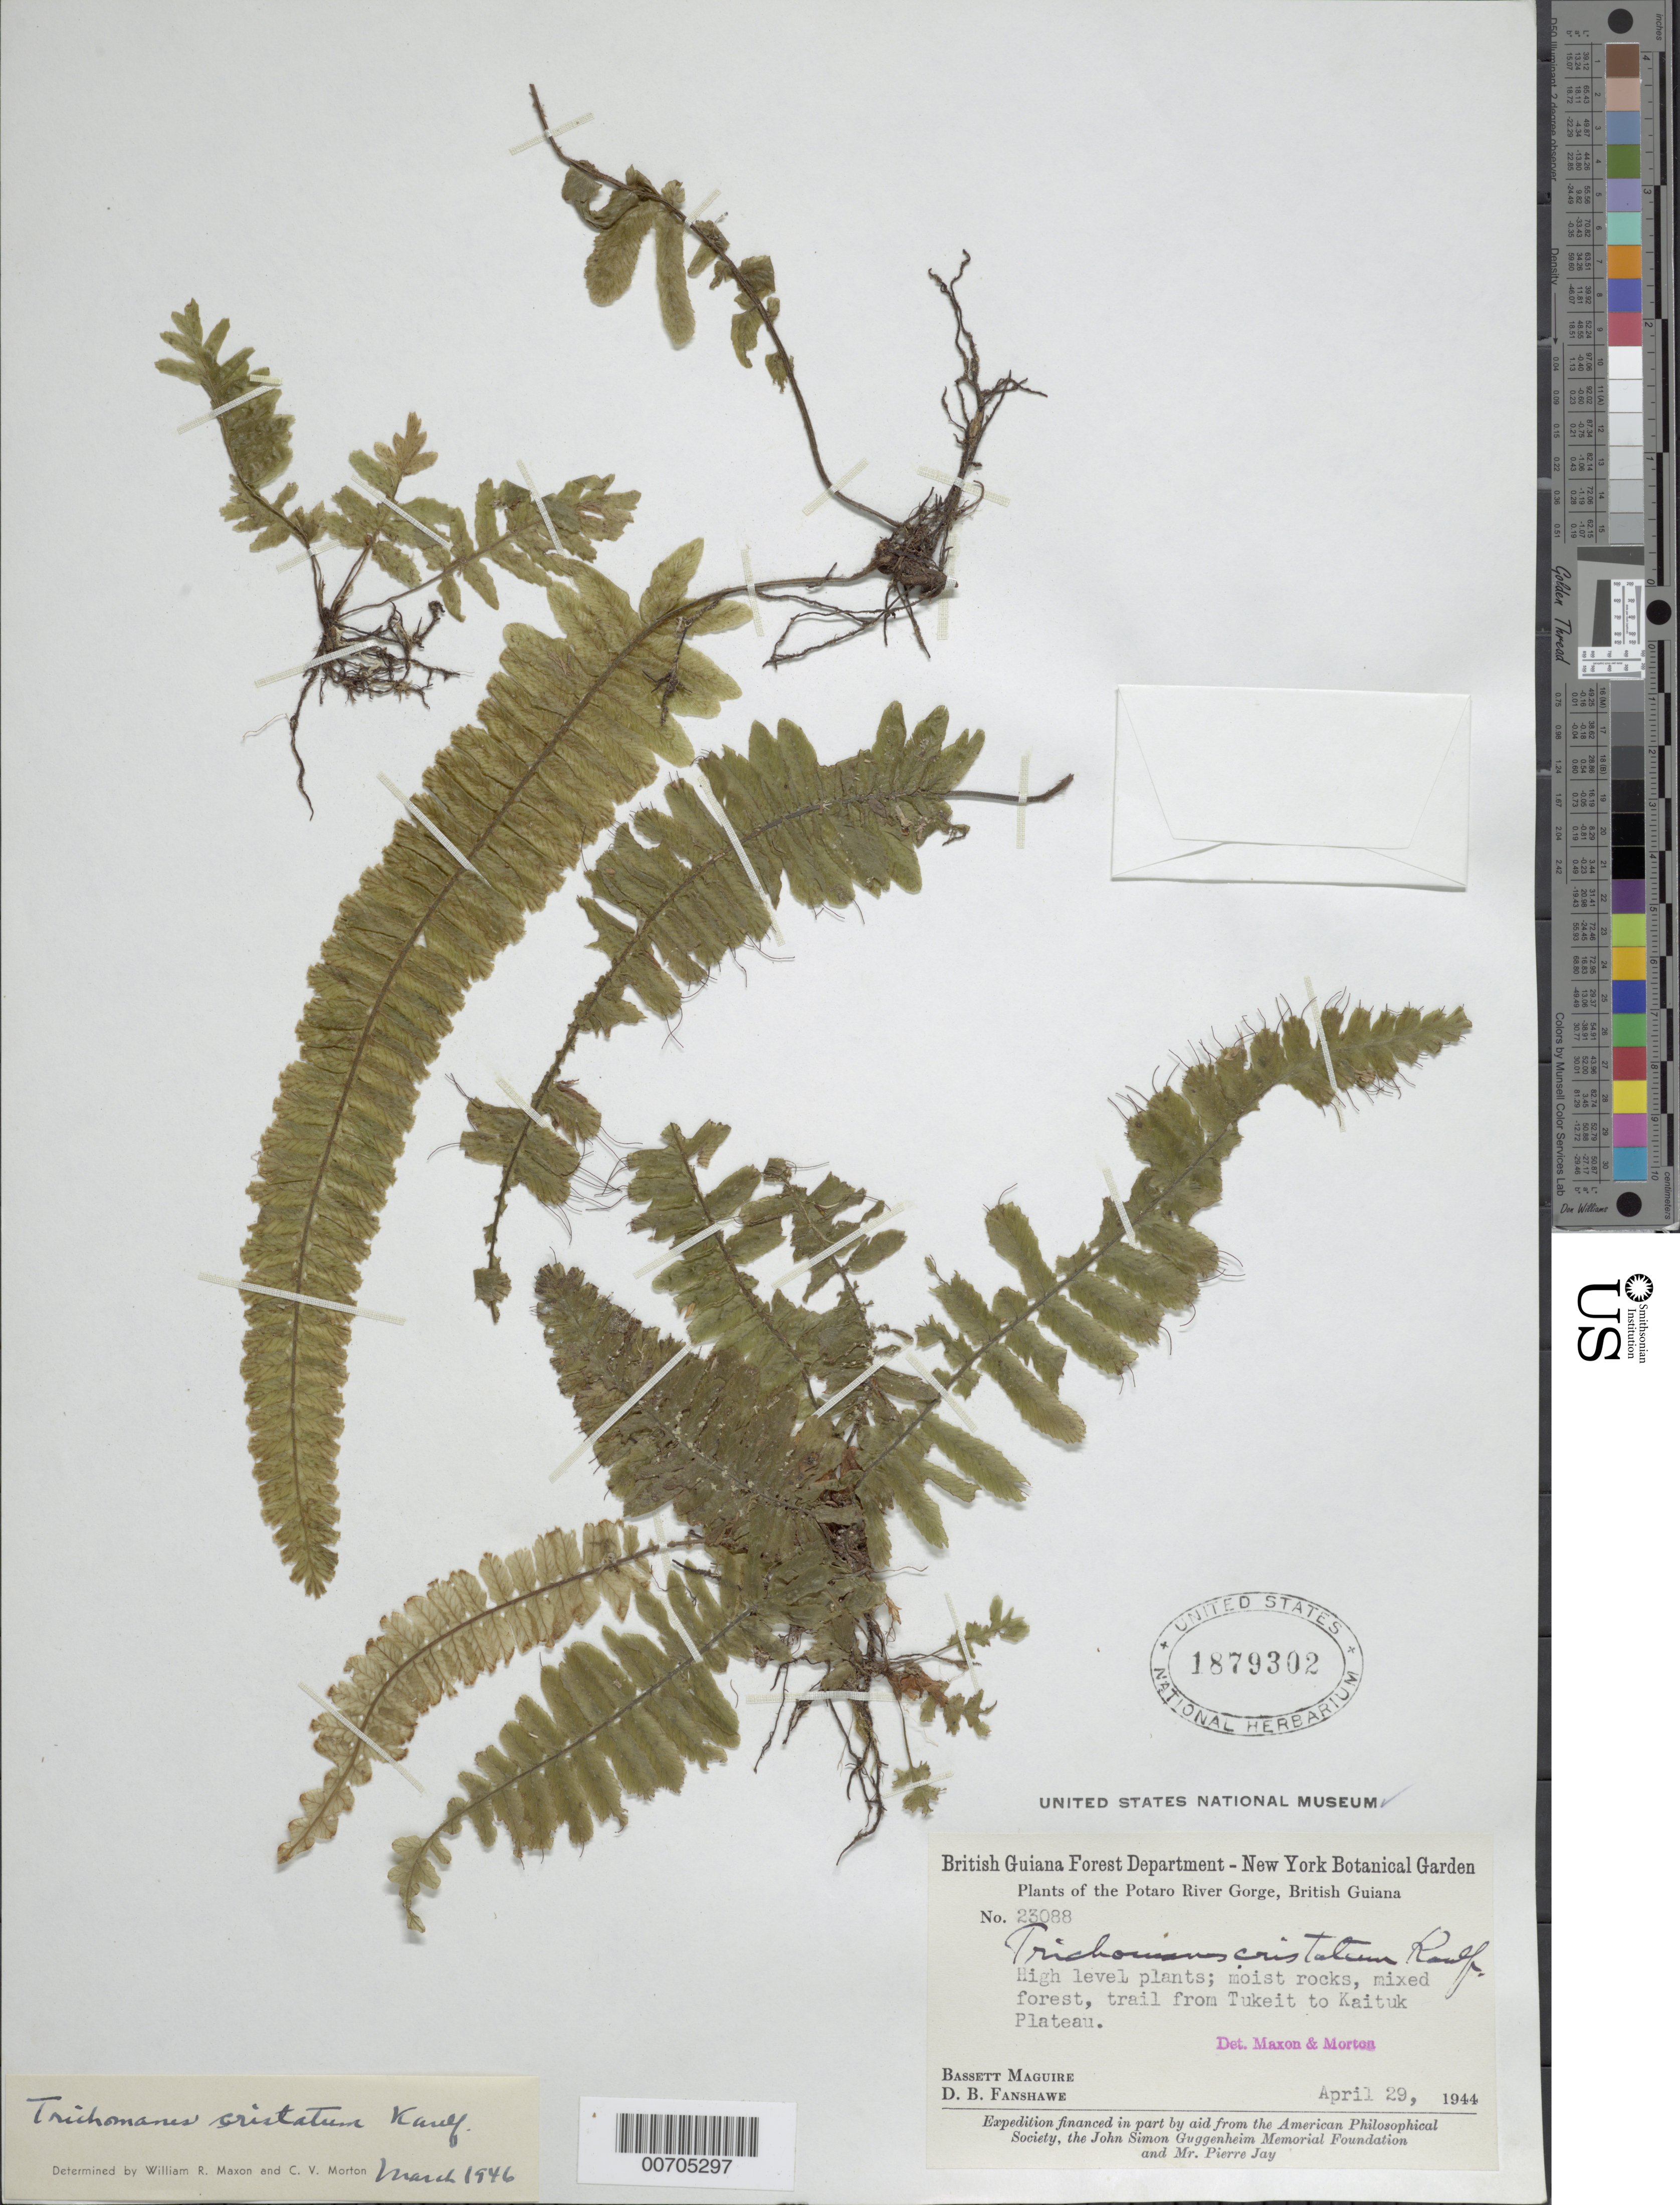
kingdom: Plantae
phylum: Tracheophyta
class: Polypodiopsida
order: Hymenophyllales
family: Hymenophyllaceae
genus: Trichomanes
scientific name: Trichomanes crispum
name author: L.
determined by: Maxon, W. R.; Morton, C. V.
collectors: B. Maguire & D. B. Fanshawe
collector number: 23088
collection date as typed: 29-Apr-44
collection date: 1944-04-29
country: Guyana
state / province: Potaro-Siparuni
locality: Potaro River Gorge, trail from Tukeit to Kaiatuk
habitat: Moist rocks; mixed forest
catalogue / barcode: US 1879302